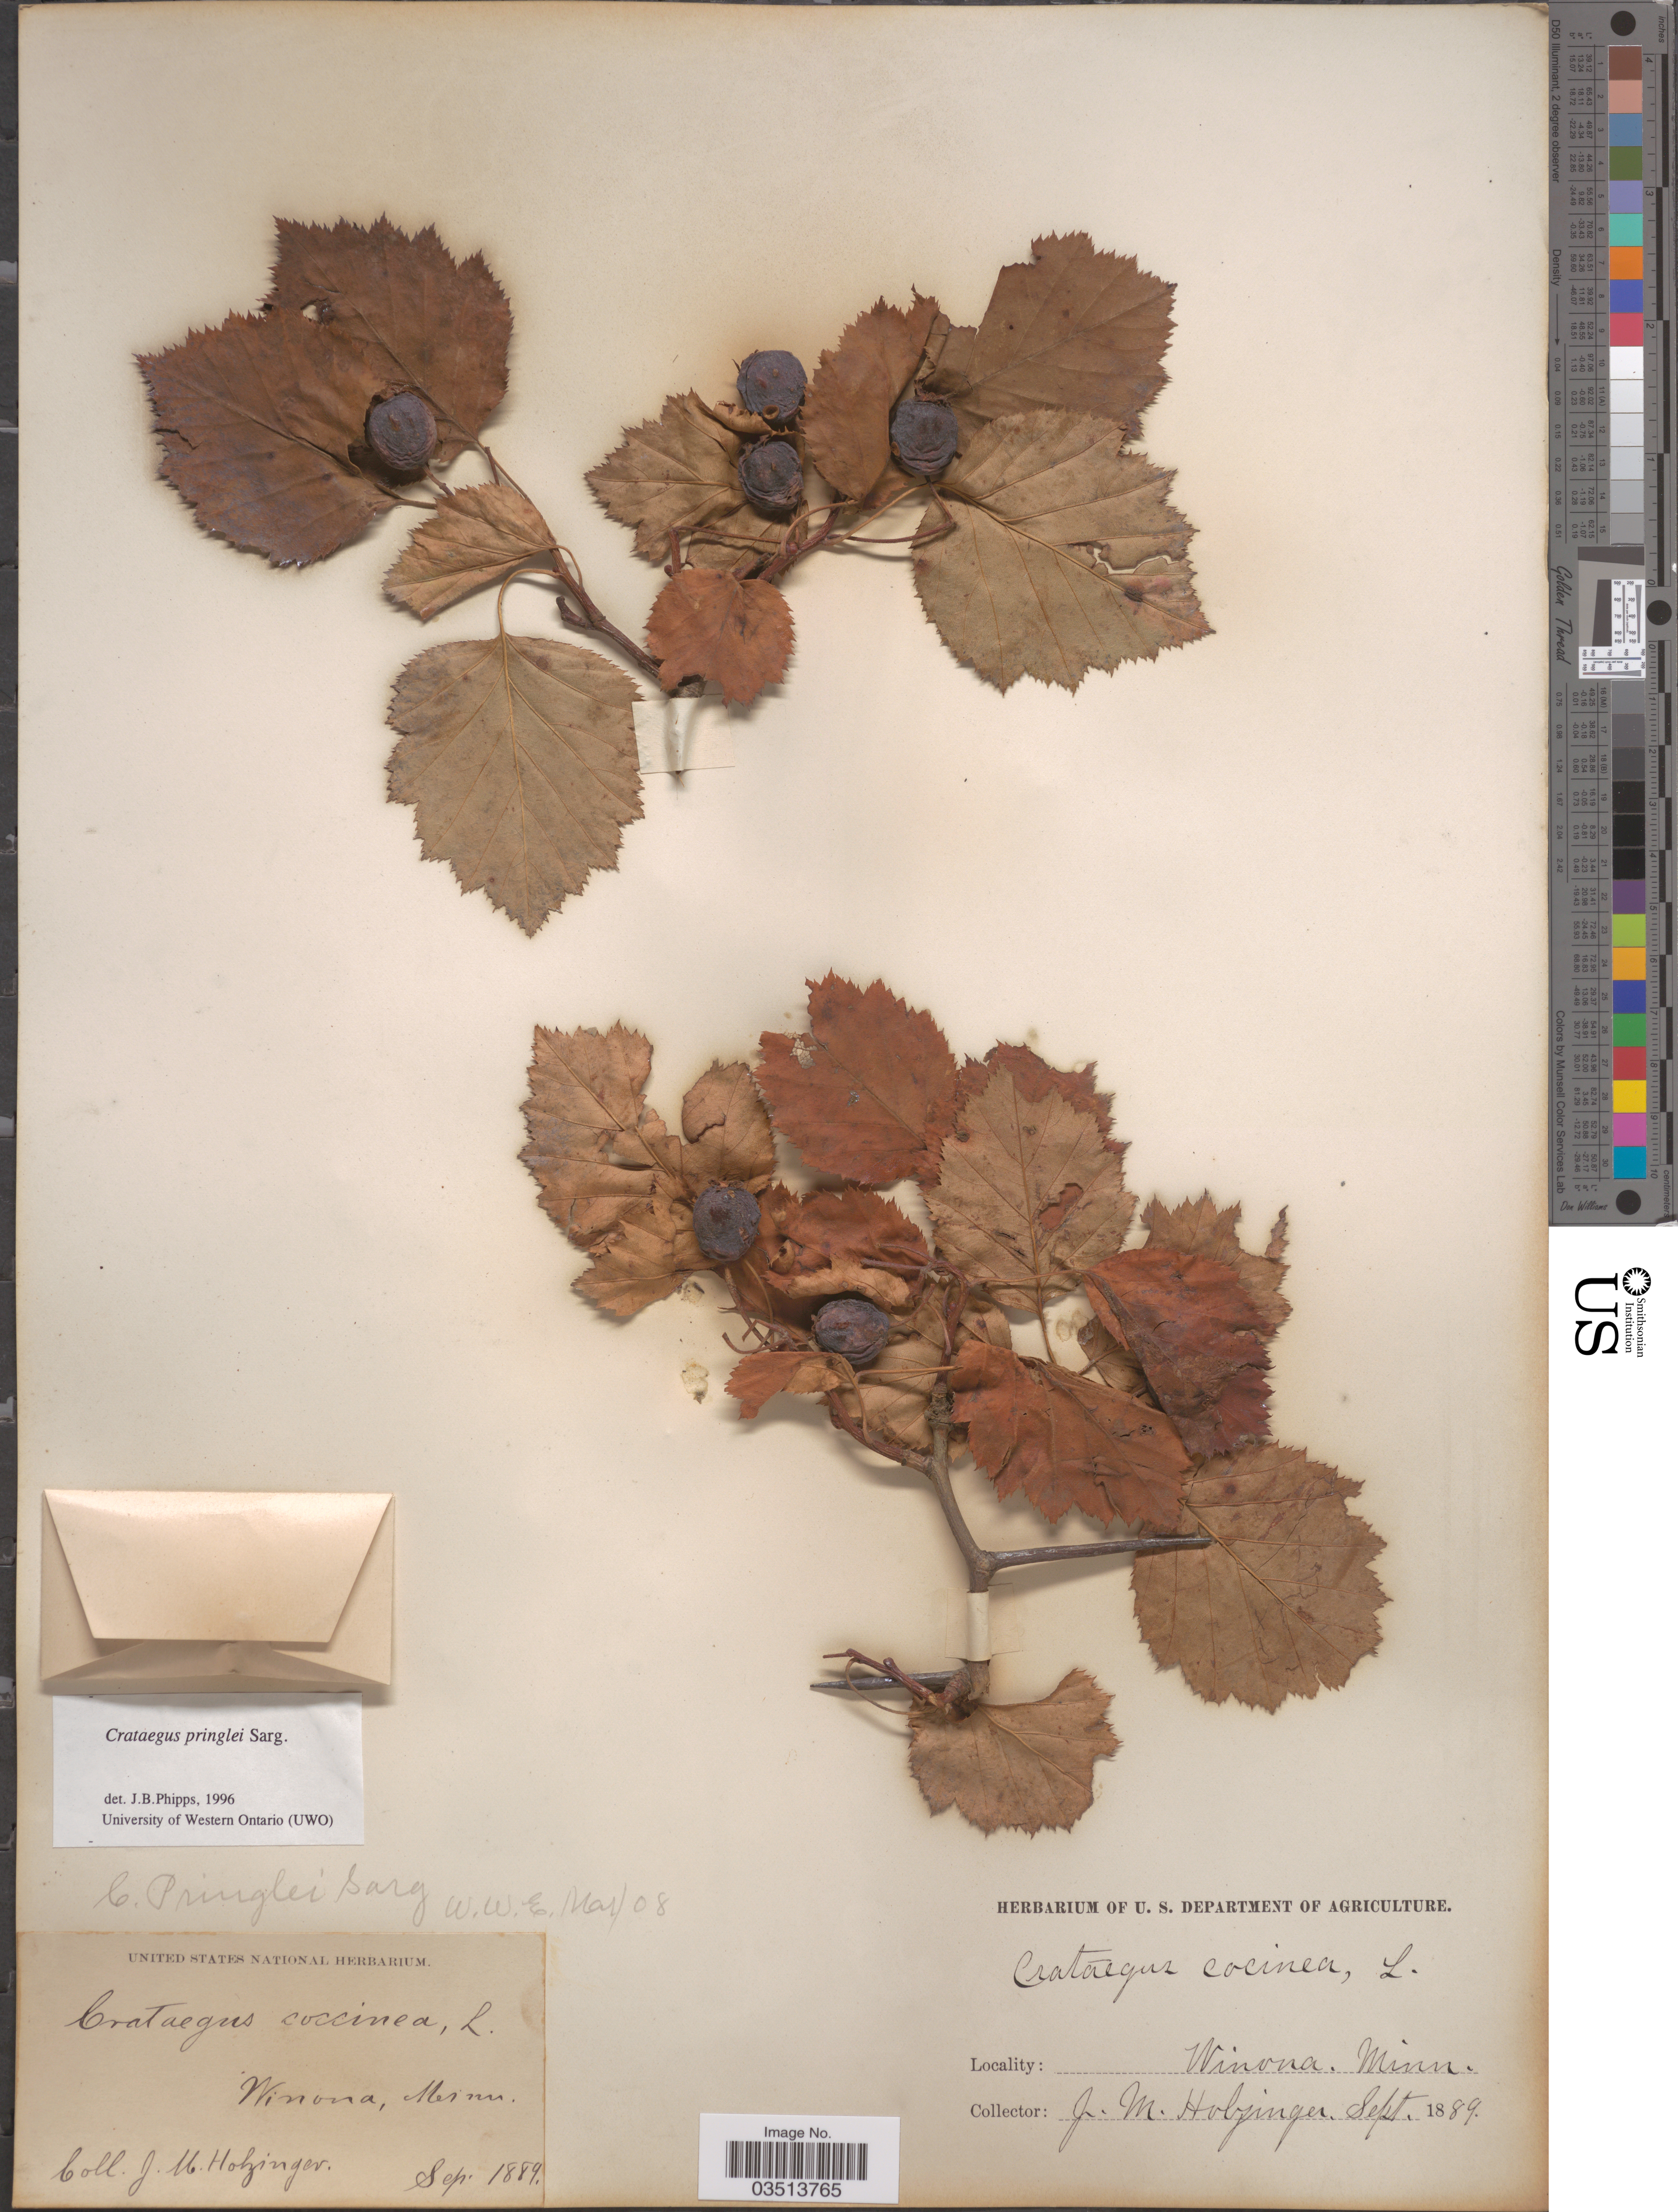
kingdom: Plantae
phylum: Tracheophyta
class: Magnoliopsida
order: Rosales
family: Rosaceae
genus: Crataegus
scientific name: Crataegus coccinea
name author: Ashe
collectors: J. M. Holzinger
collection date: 1889-09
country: United States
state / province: Minnesota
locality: Winona.